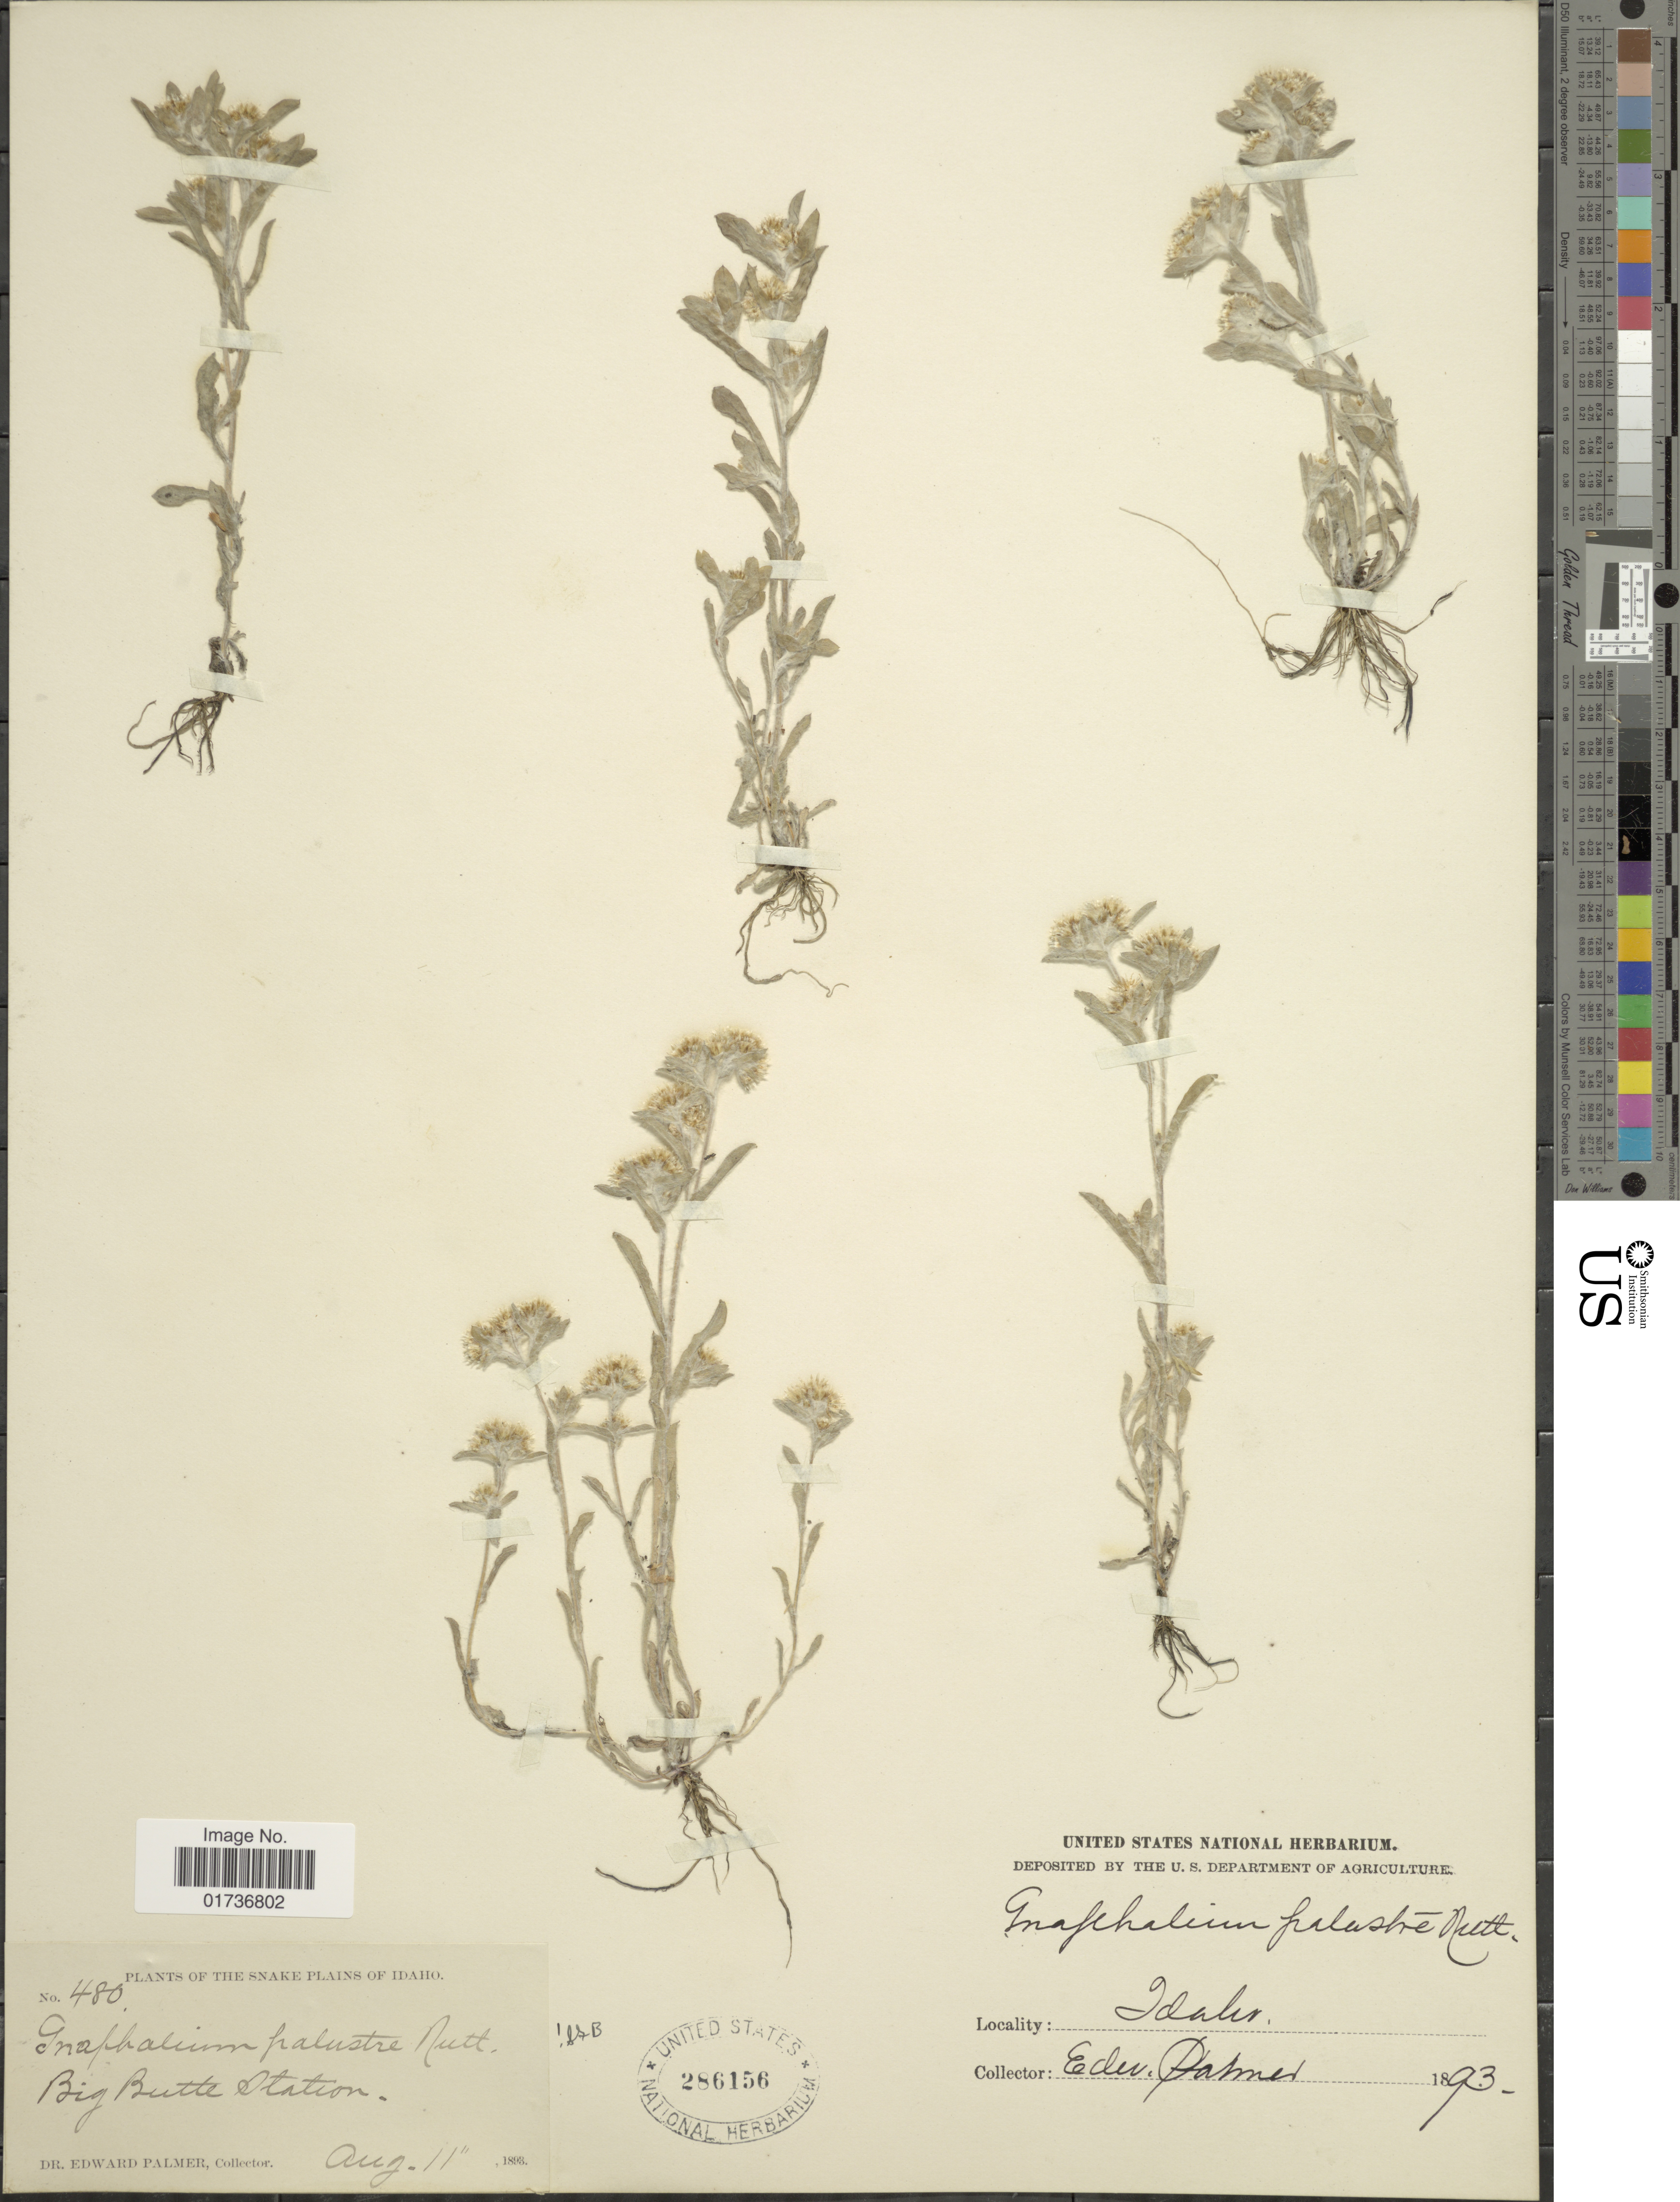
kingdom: Plantae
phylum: Tracheophyta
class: Magnoliopsida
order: Asterales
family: Asteraceae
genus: Gnaphalium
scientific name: Gnaphalium palustre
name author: Nutt.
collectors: E. Palmer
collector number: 480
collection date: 1893-08-11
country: United States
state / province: Idaho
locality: The Snake Plains of Idaho, Big Butte Station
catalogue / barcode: US 286156